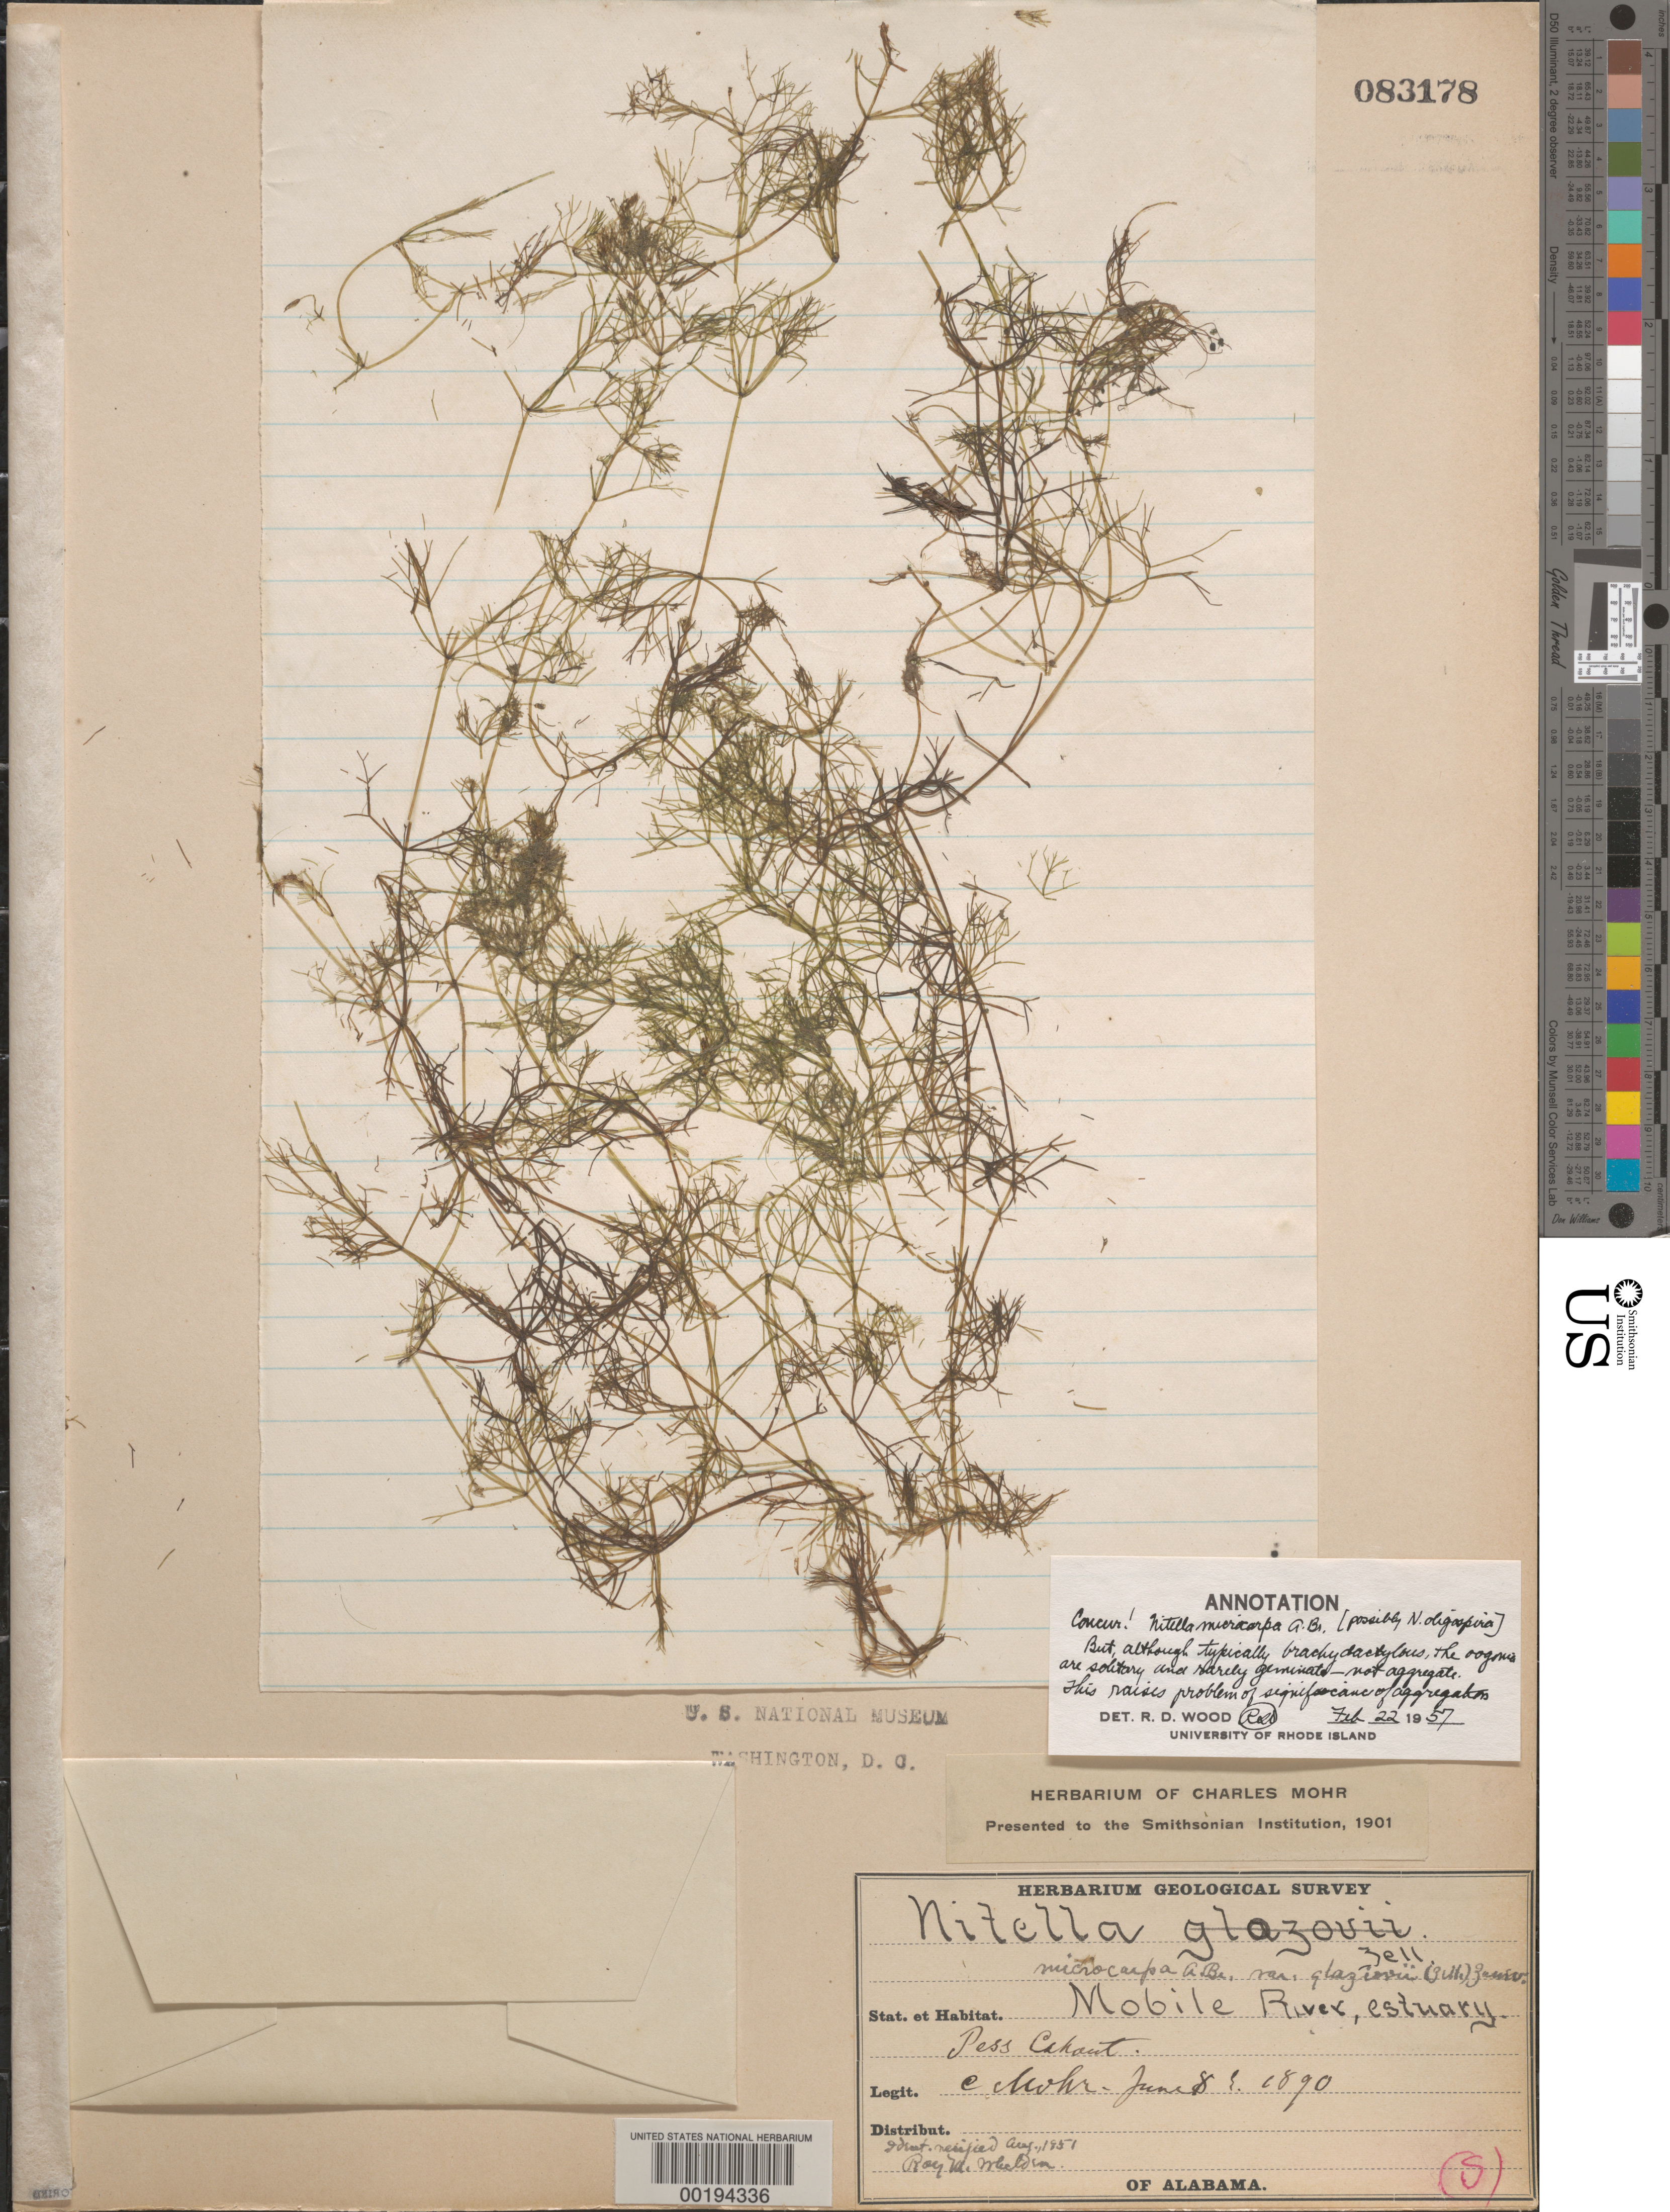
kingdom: Plantae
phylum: Charophyta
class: Charophyceae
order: Charales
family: Characeae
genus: Nitella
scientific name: Nitella microcarpa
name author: A. Braun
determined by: Wood, R. D.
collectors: C. T. Mohr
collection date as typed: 08 Jun 1890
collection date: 1890-06-08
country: United States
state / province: Alabama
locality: Pess Cahout, Mobile River Estuary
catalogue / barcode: US 83178